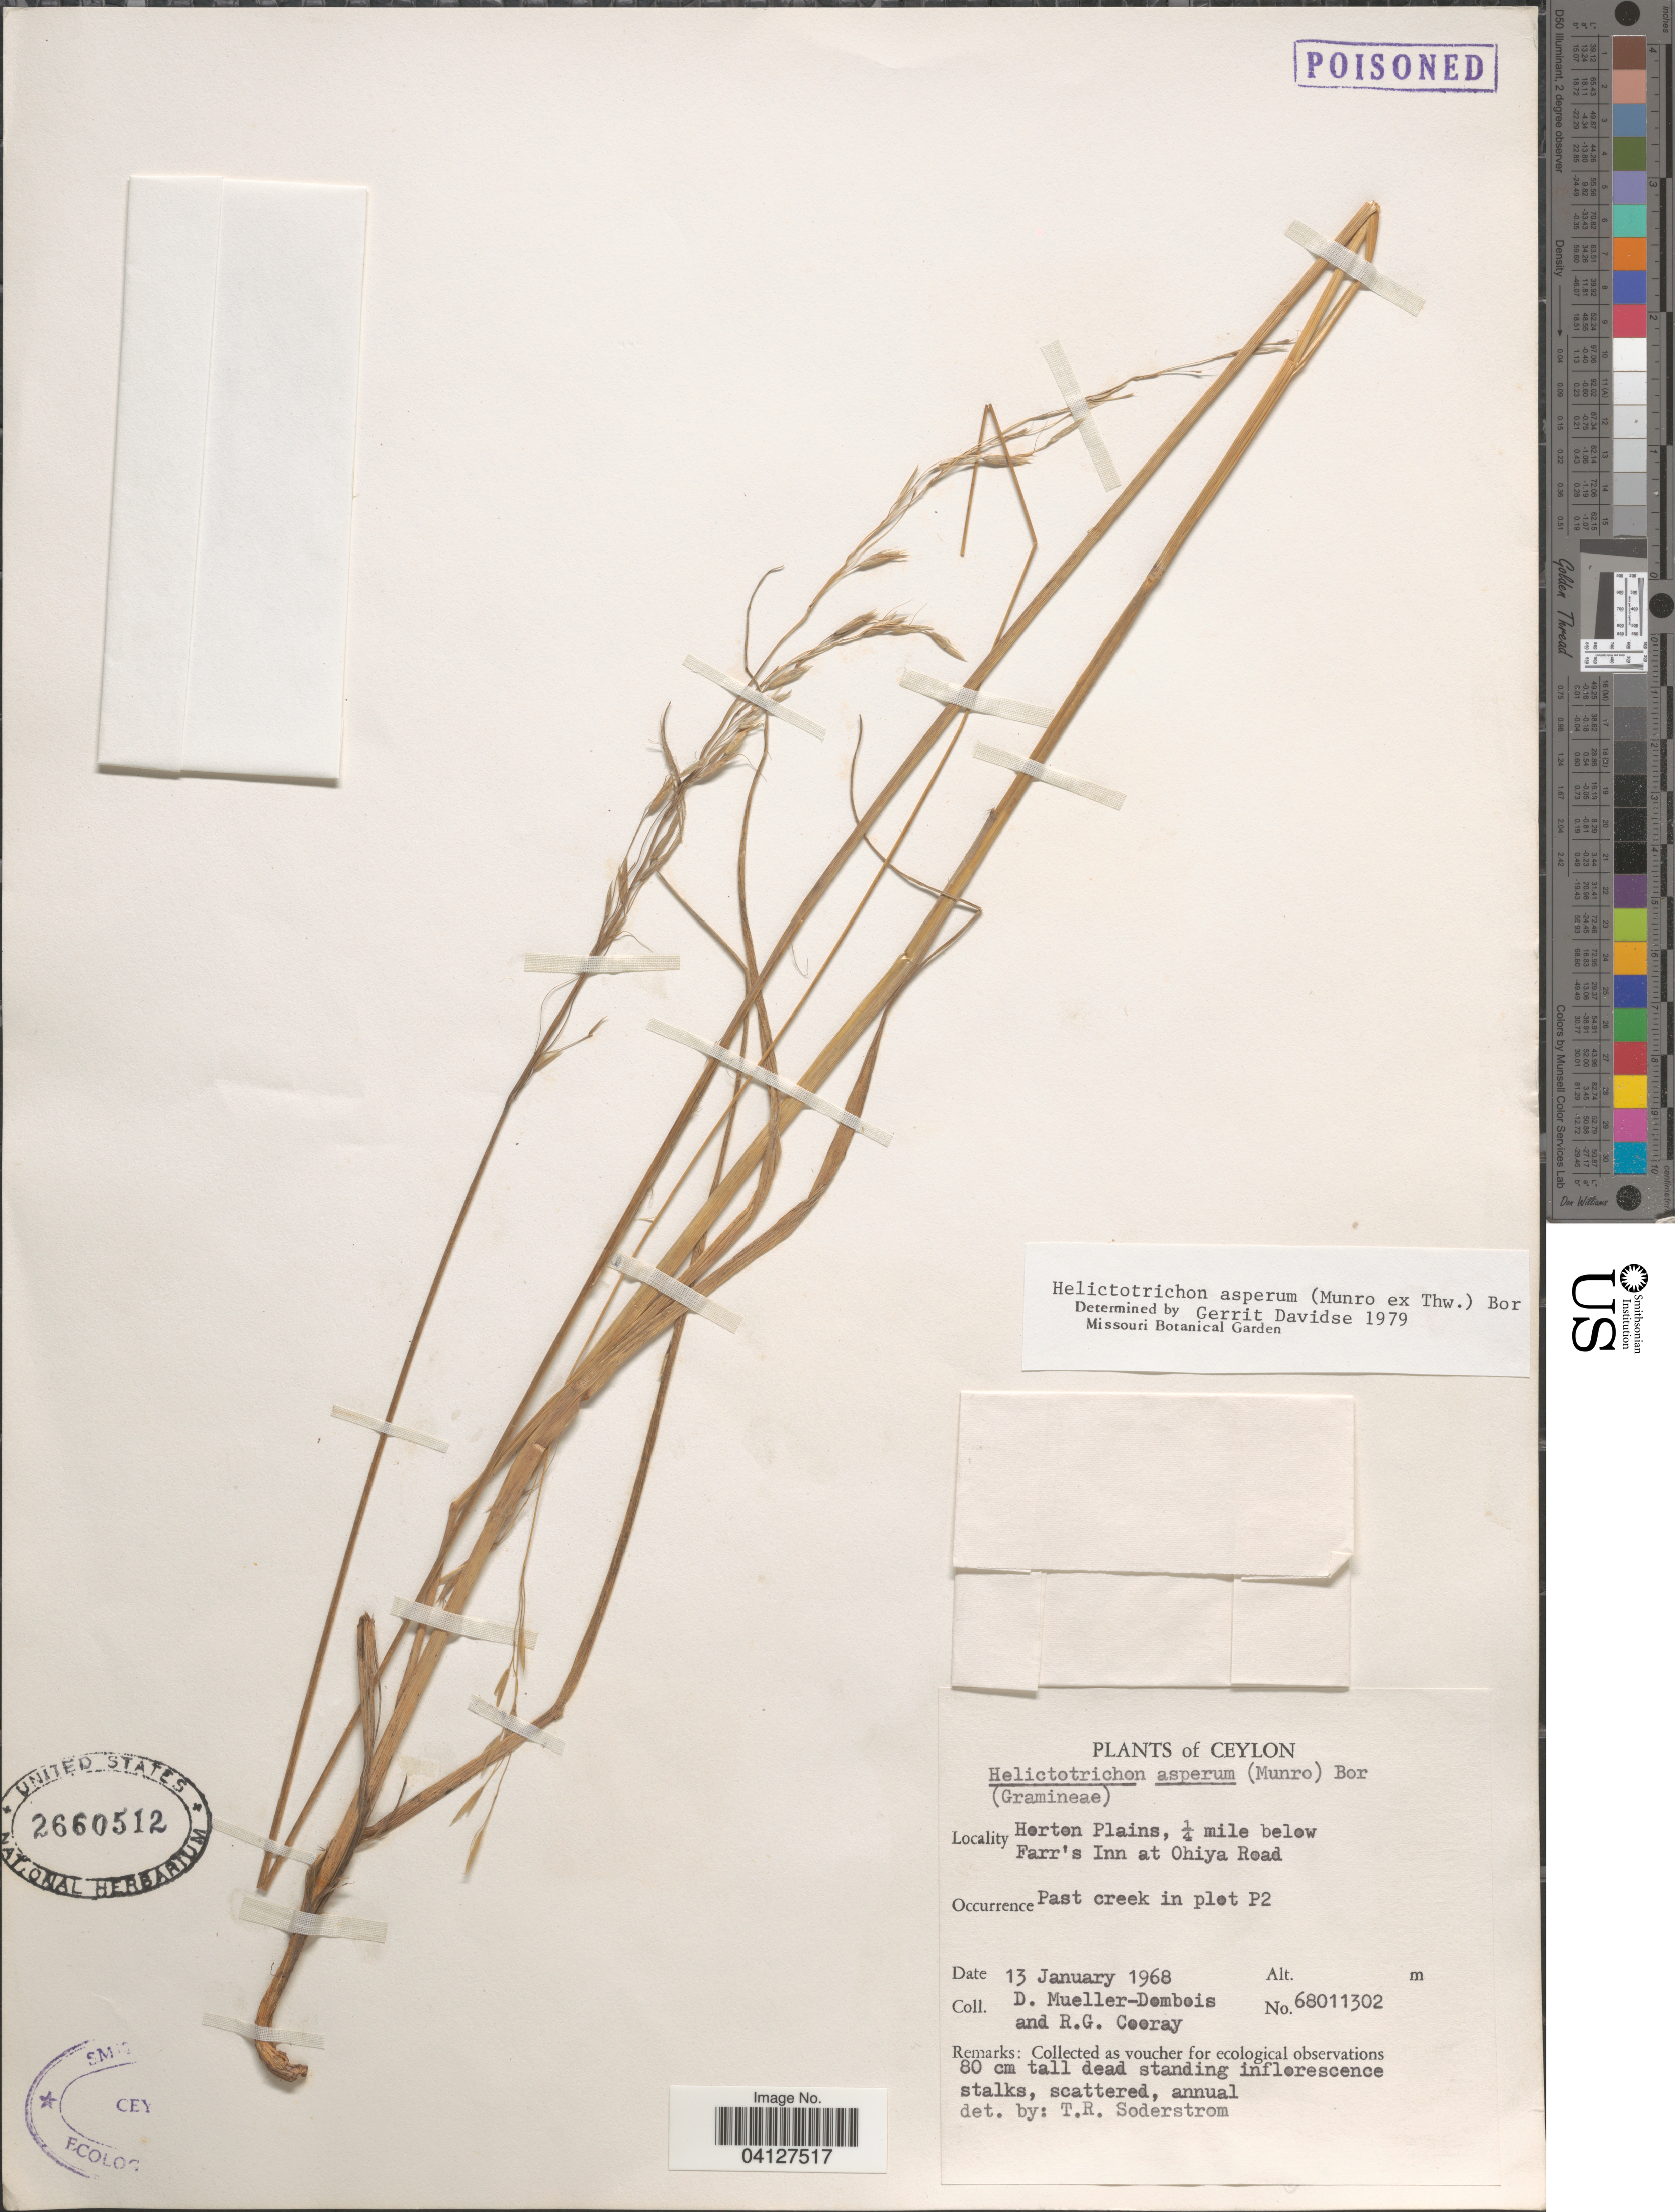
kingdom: Plantae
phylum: Tracheophyta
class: Liliopsida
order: Poales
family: Poaceae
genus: Helictotrichon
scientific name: Helictotrichon asperum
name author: (Munro ex Thwaites) Bor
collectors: D. Mueller-Dombois & R. Cooray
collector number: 68011302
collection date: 1968-01-13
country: Sri Lanka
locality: Ceylon. Horton Plains, ¼ mile below Farr's Inn at Ohiya Road. Past creek in plot P2.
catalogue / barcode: US 2660512